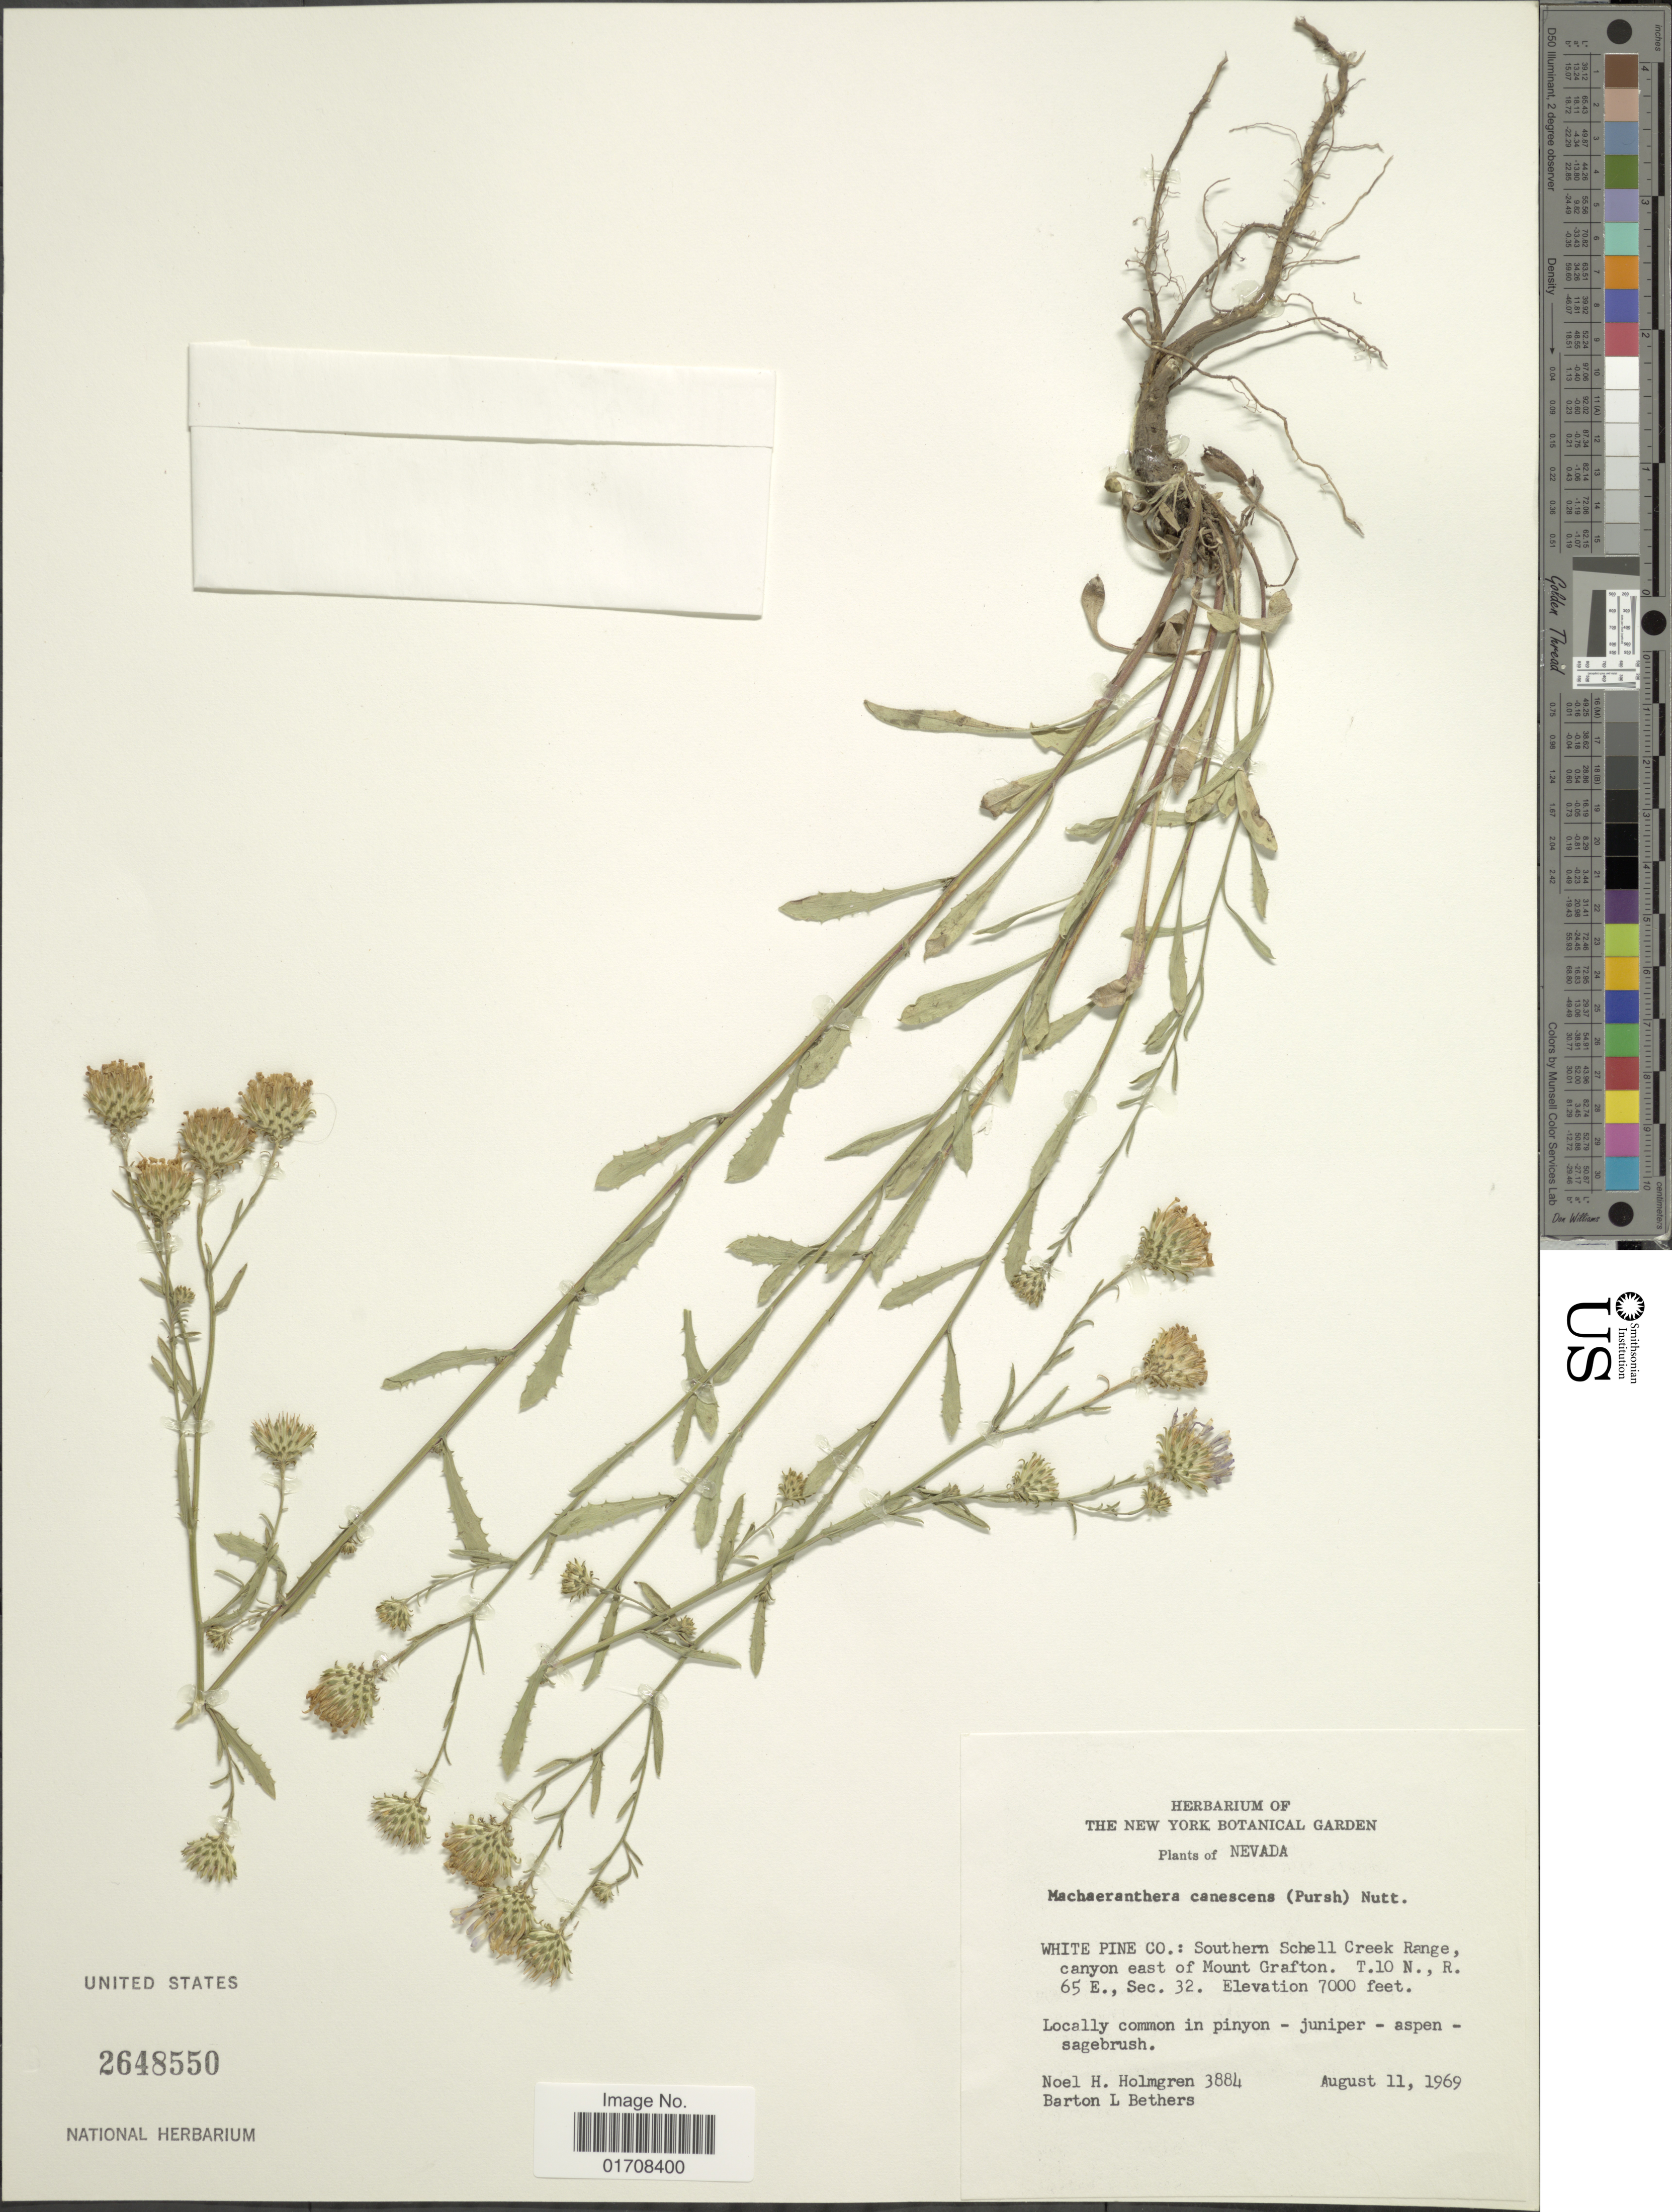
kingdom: Plantae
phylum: Tracheophyta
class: Magnoliopsida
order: Asterales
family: Asteraceae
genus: Machaeranthera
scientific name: Machaeranthera canescens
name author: (Pursh) A. Gray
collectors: N. H. Holmgren & B. Bethers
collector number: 3884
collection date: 1969-08-11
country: United States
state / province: Nevada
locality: White Pine Co., Southern Schell Creek Range, canyon east of Mount Grafton, T10N, R65E, Sec.32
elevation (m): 2134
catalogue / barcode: US 2648550